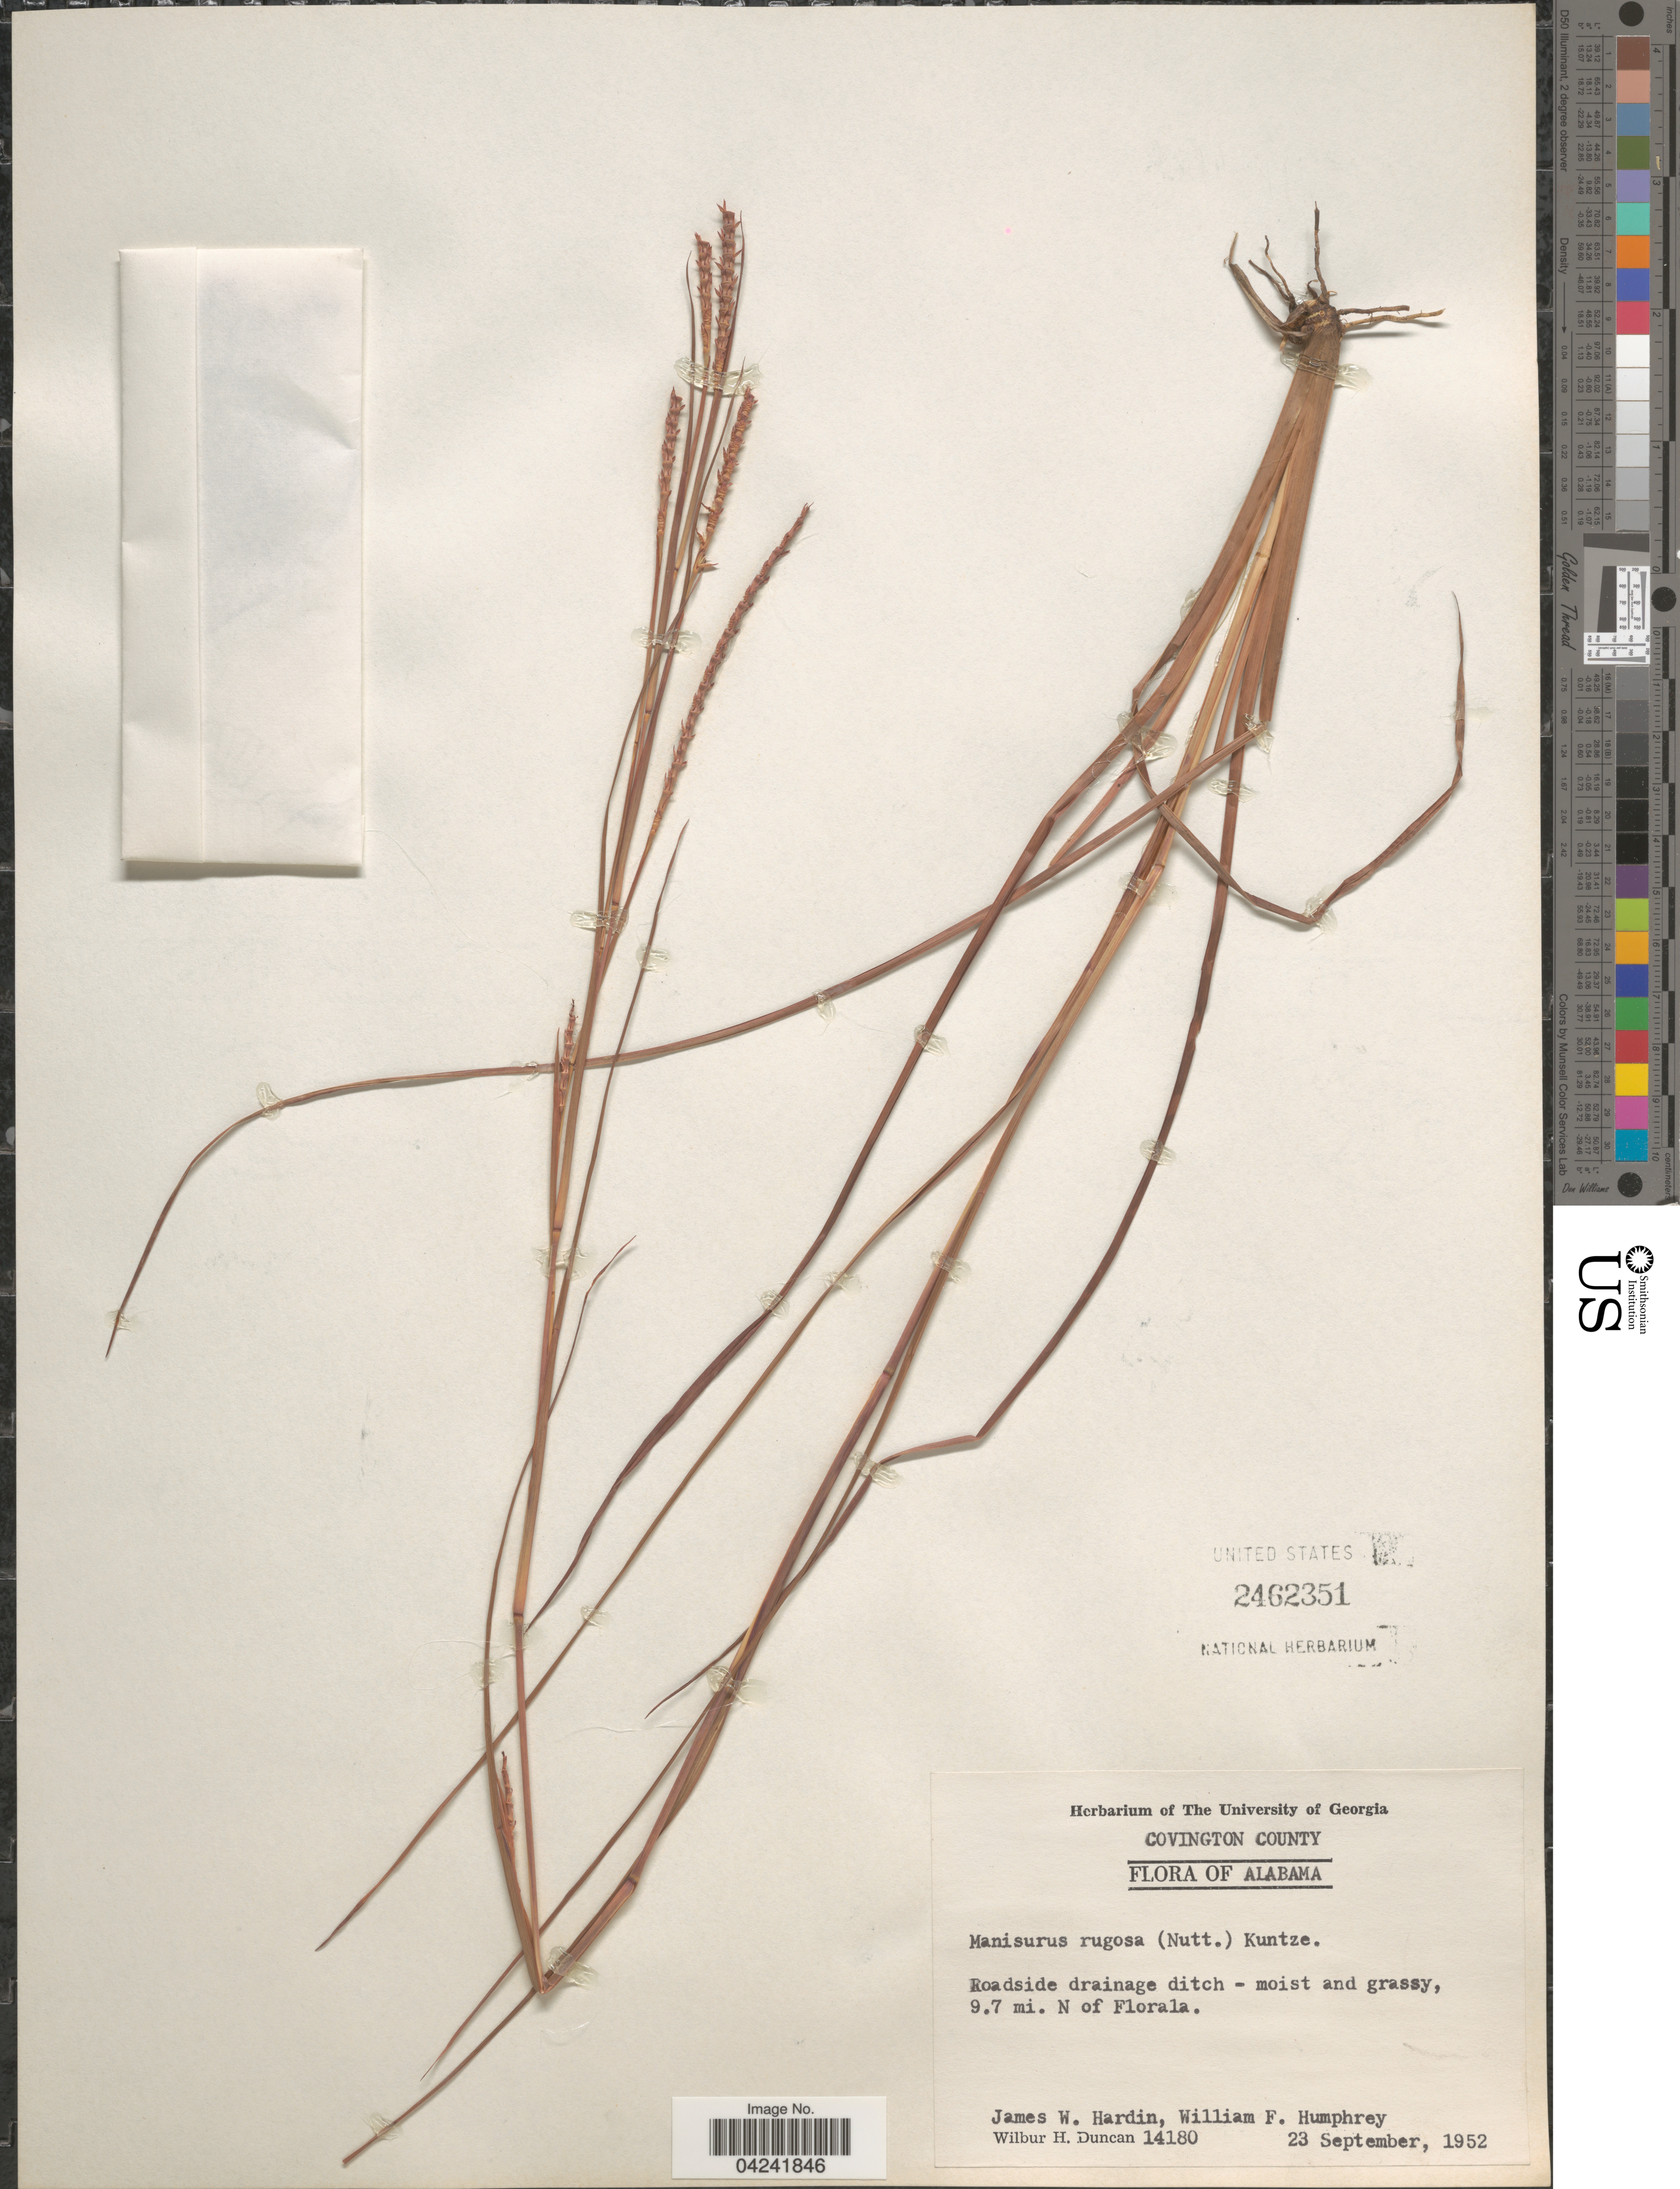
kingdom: Plantae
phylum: Tracheophyta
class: Liliopsida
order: Poales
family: Poaceae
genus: Mnesithea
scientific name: Mnesithea rugosa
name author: (Nutt.) de Koning & Sosef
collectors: J. W. Hardin, W. Humphrey & W. H. Duncan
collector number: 14180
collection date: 1952-09-23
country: United States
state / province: Alabama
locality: Covington County. Roadside drainage ditch-moist and grassy, 9.7 mi. N of Florala.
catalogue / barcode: US 2462351